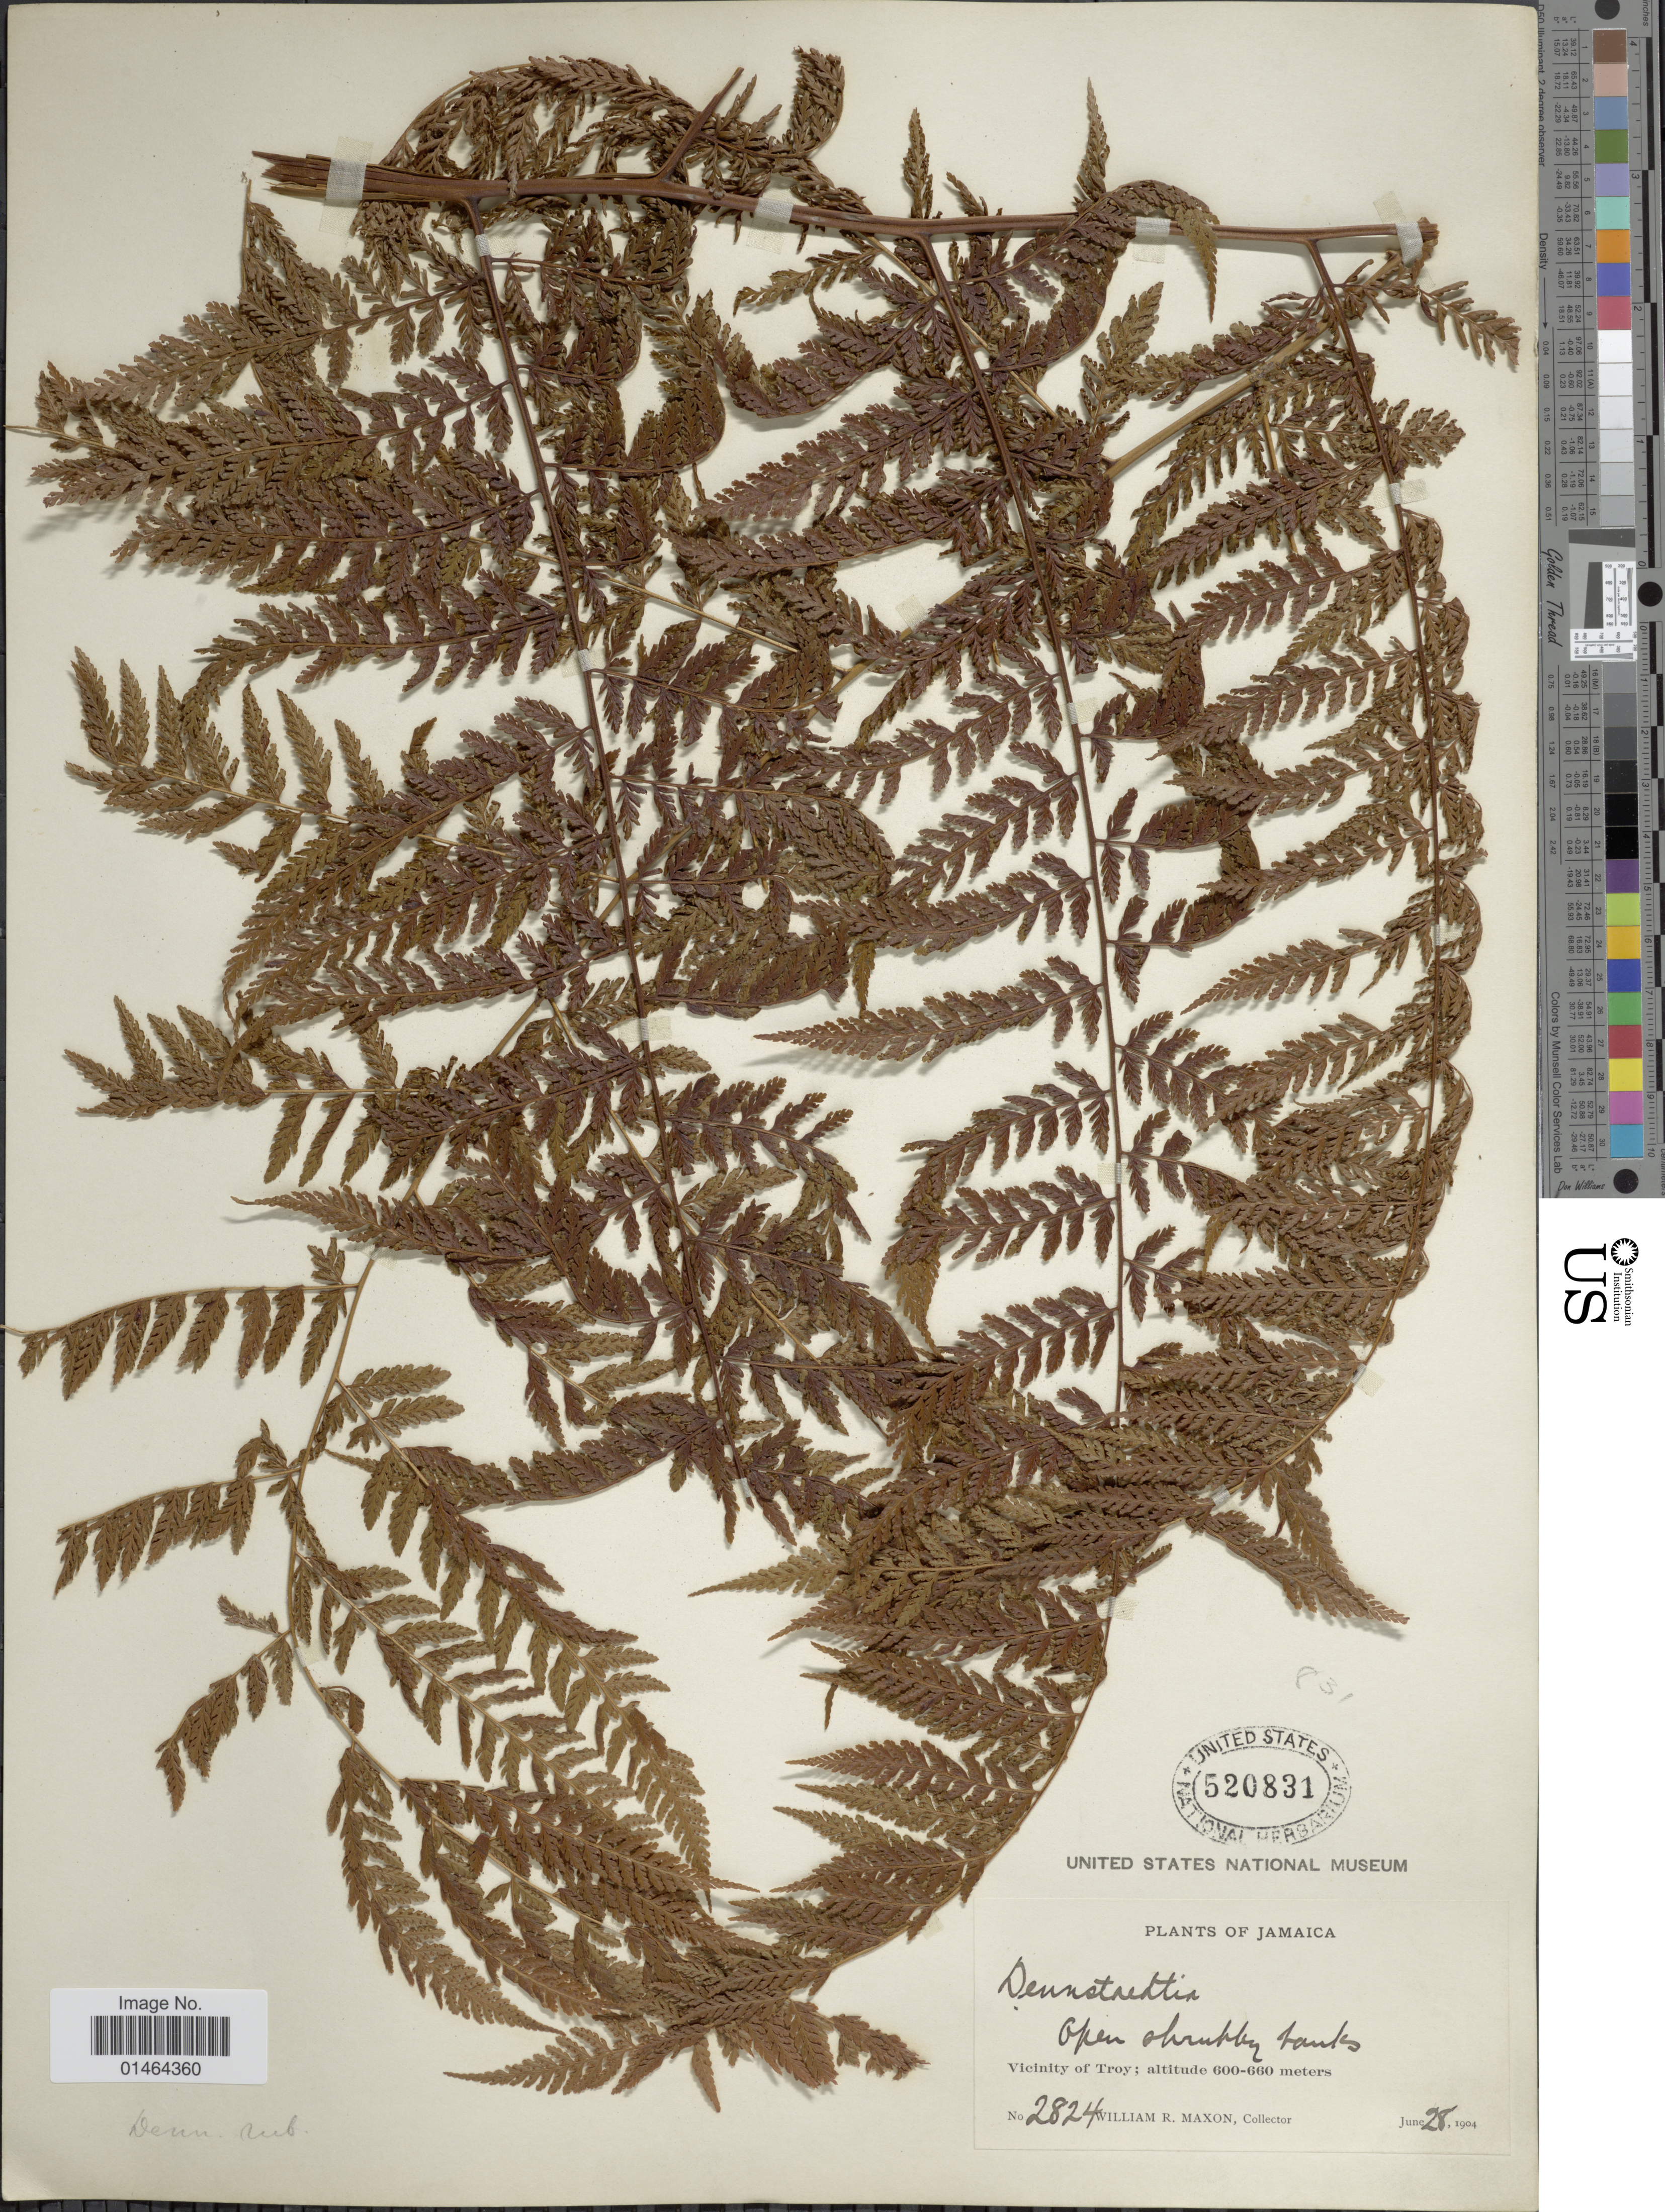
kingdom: Plantae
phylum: Tracheophyta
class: Polypodiopsida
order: Polypodiales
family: Dennstaedtiaceae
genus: Dennstaedtia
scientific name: Dennstaedtia cicutaria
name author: (Sw.) T. Moore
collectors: W. R. Maxon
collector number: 2824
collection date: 1904-06-28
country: Jamaica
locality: Vicinity of Troy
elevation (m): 600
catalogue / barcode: US 520831